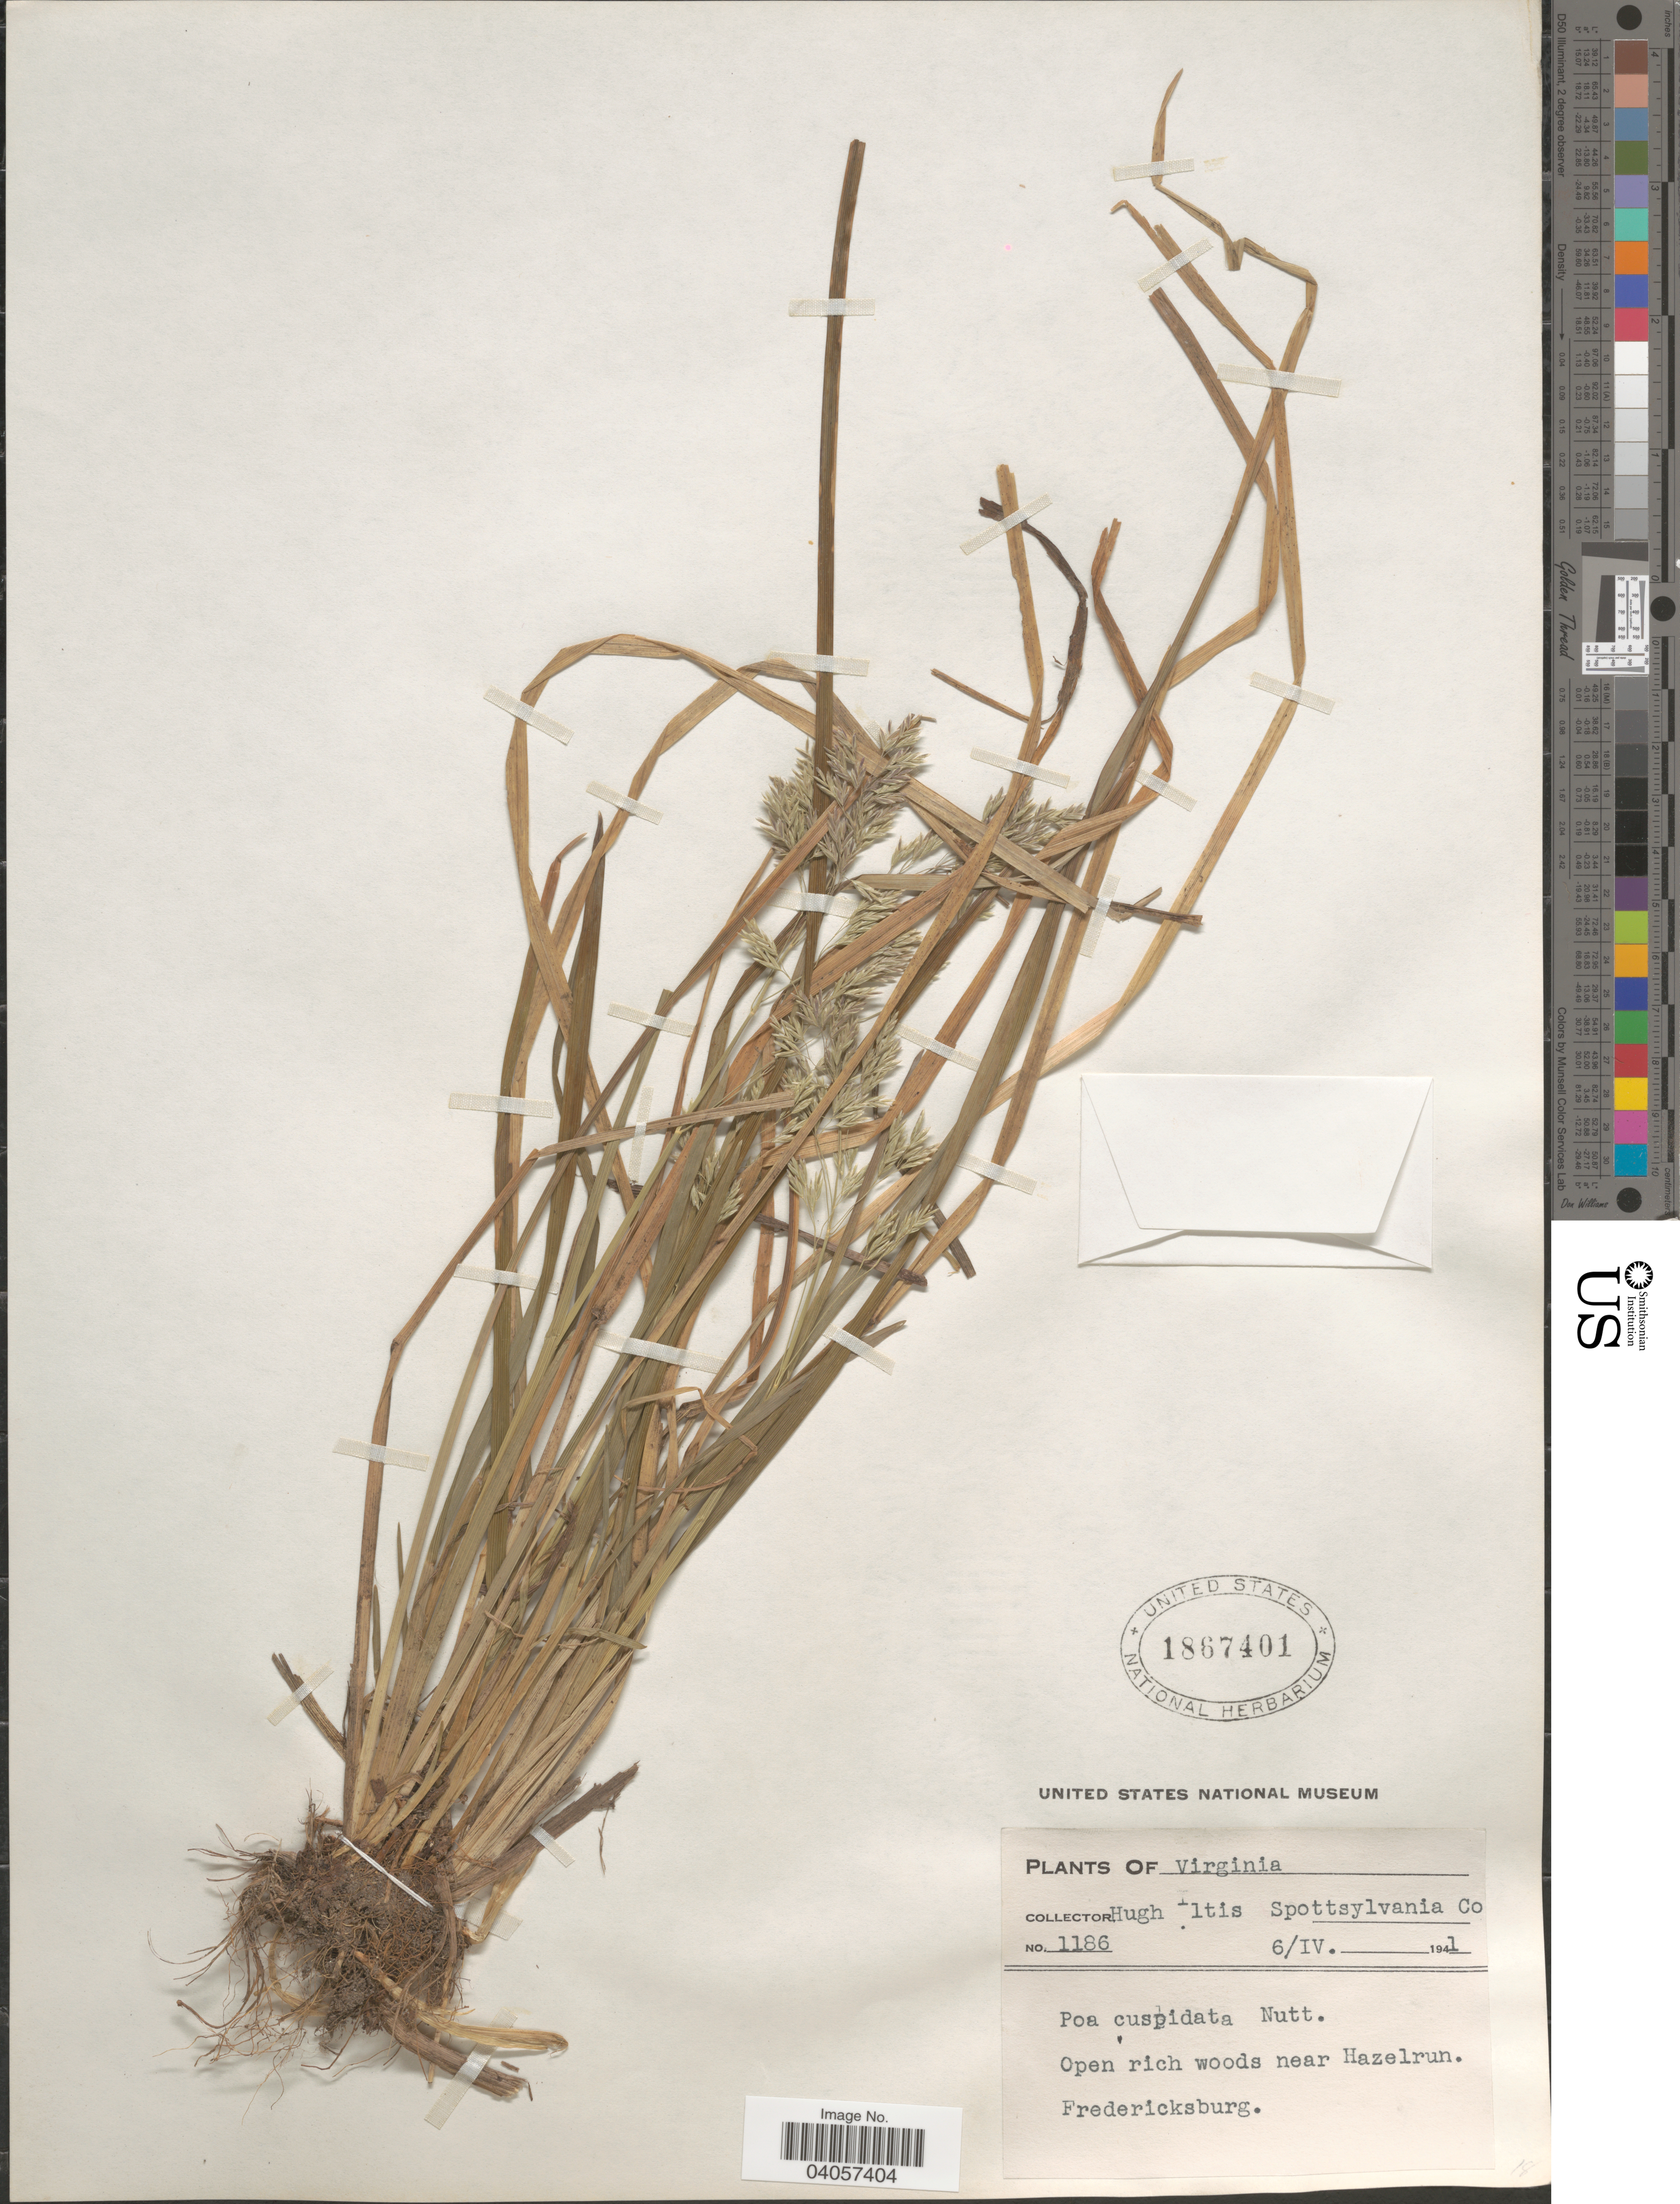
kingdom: Plantae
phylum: Tracheophyta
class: Liliopsida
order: Poales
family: Poaceae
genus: Poa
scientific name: Poa cuspidata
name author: Nutt.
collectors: H. H. Iltis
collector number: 1186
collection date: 1941-04-06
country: United States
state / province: Virginia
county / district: Spotsylvania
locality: Spottsylvania Co. Open rich woods near Hazelrun. Fredericksburg.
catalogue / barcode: US 1867401